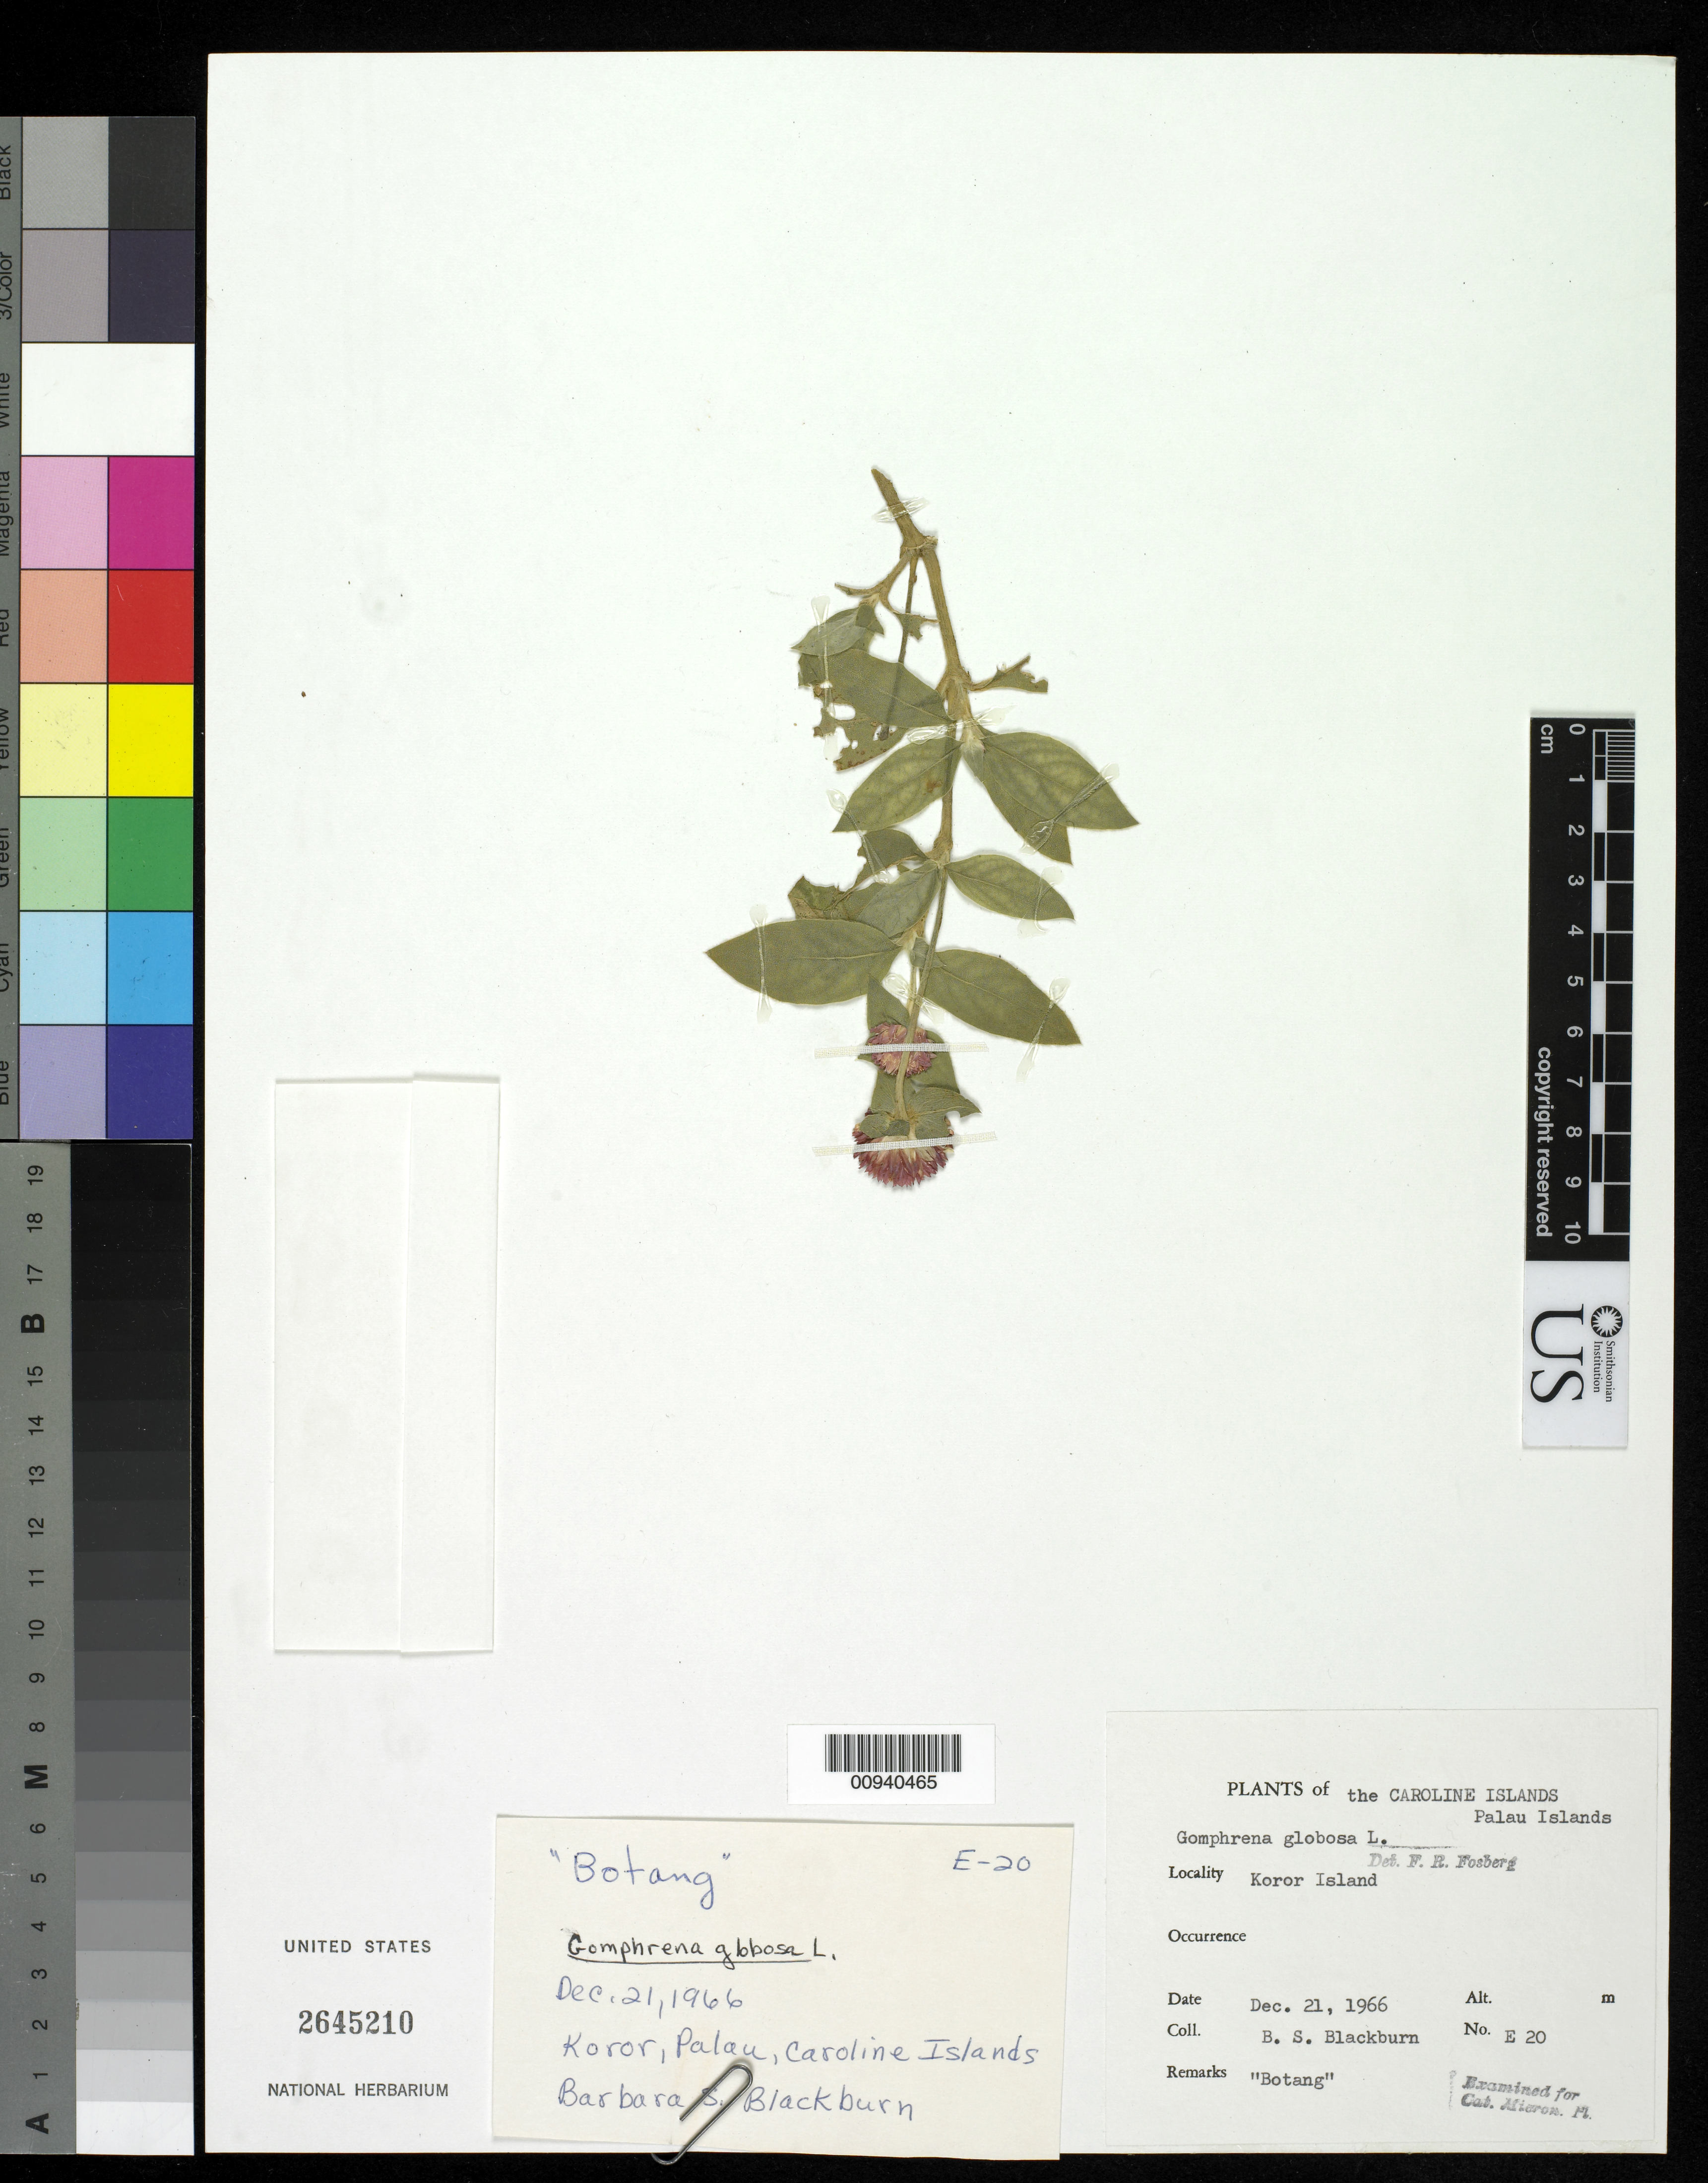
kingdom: Plantae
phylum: Tracheophyta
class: Magnoliopsida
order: Caryophyllales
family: Amaranthaceae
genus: Gomphrena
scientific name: Gomphrena globosa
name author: L.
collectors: B. S. Blackburn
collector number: E 20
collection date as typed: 21 Dec 1966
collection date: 1966-12-21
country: Palau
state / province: Koror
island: Oreor (Koror)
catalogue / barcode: US 2645210